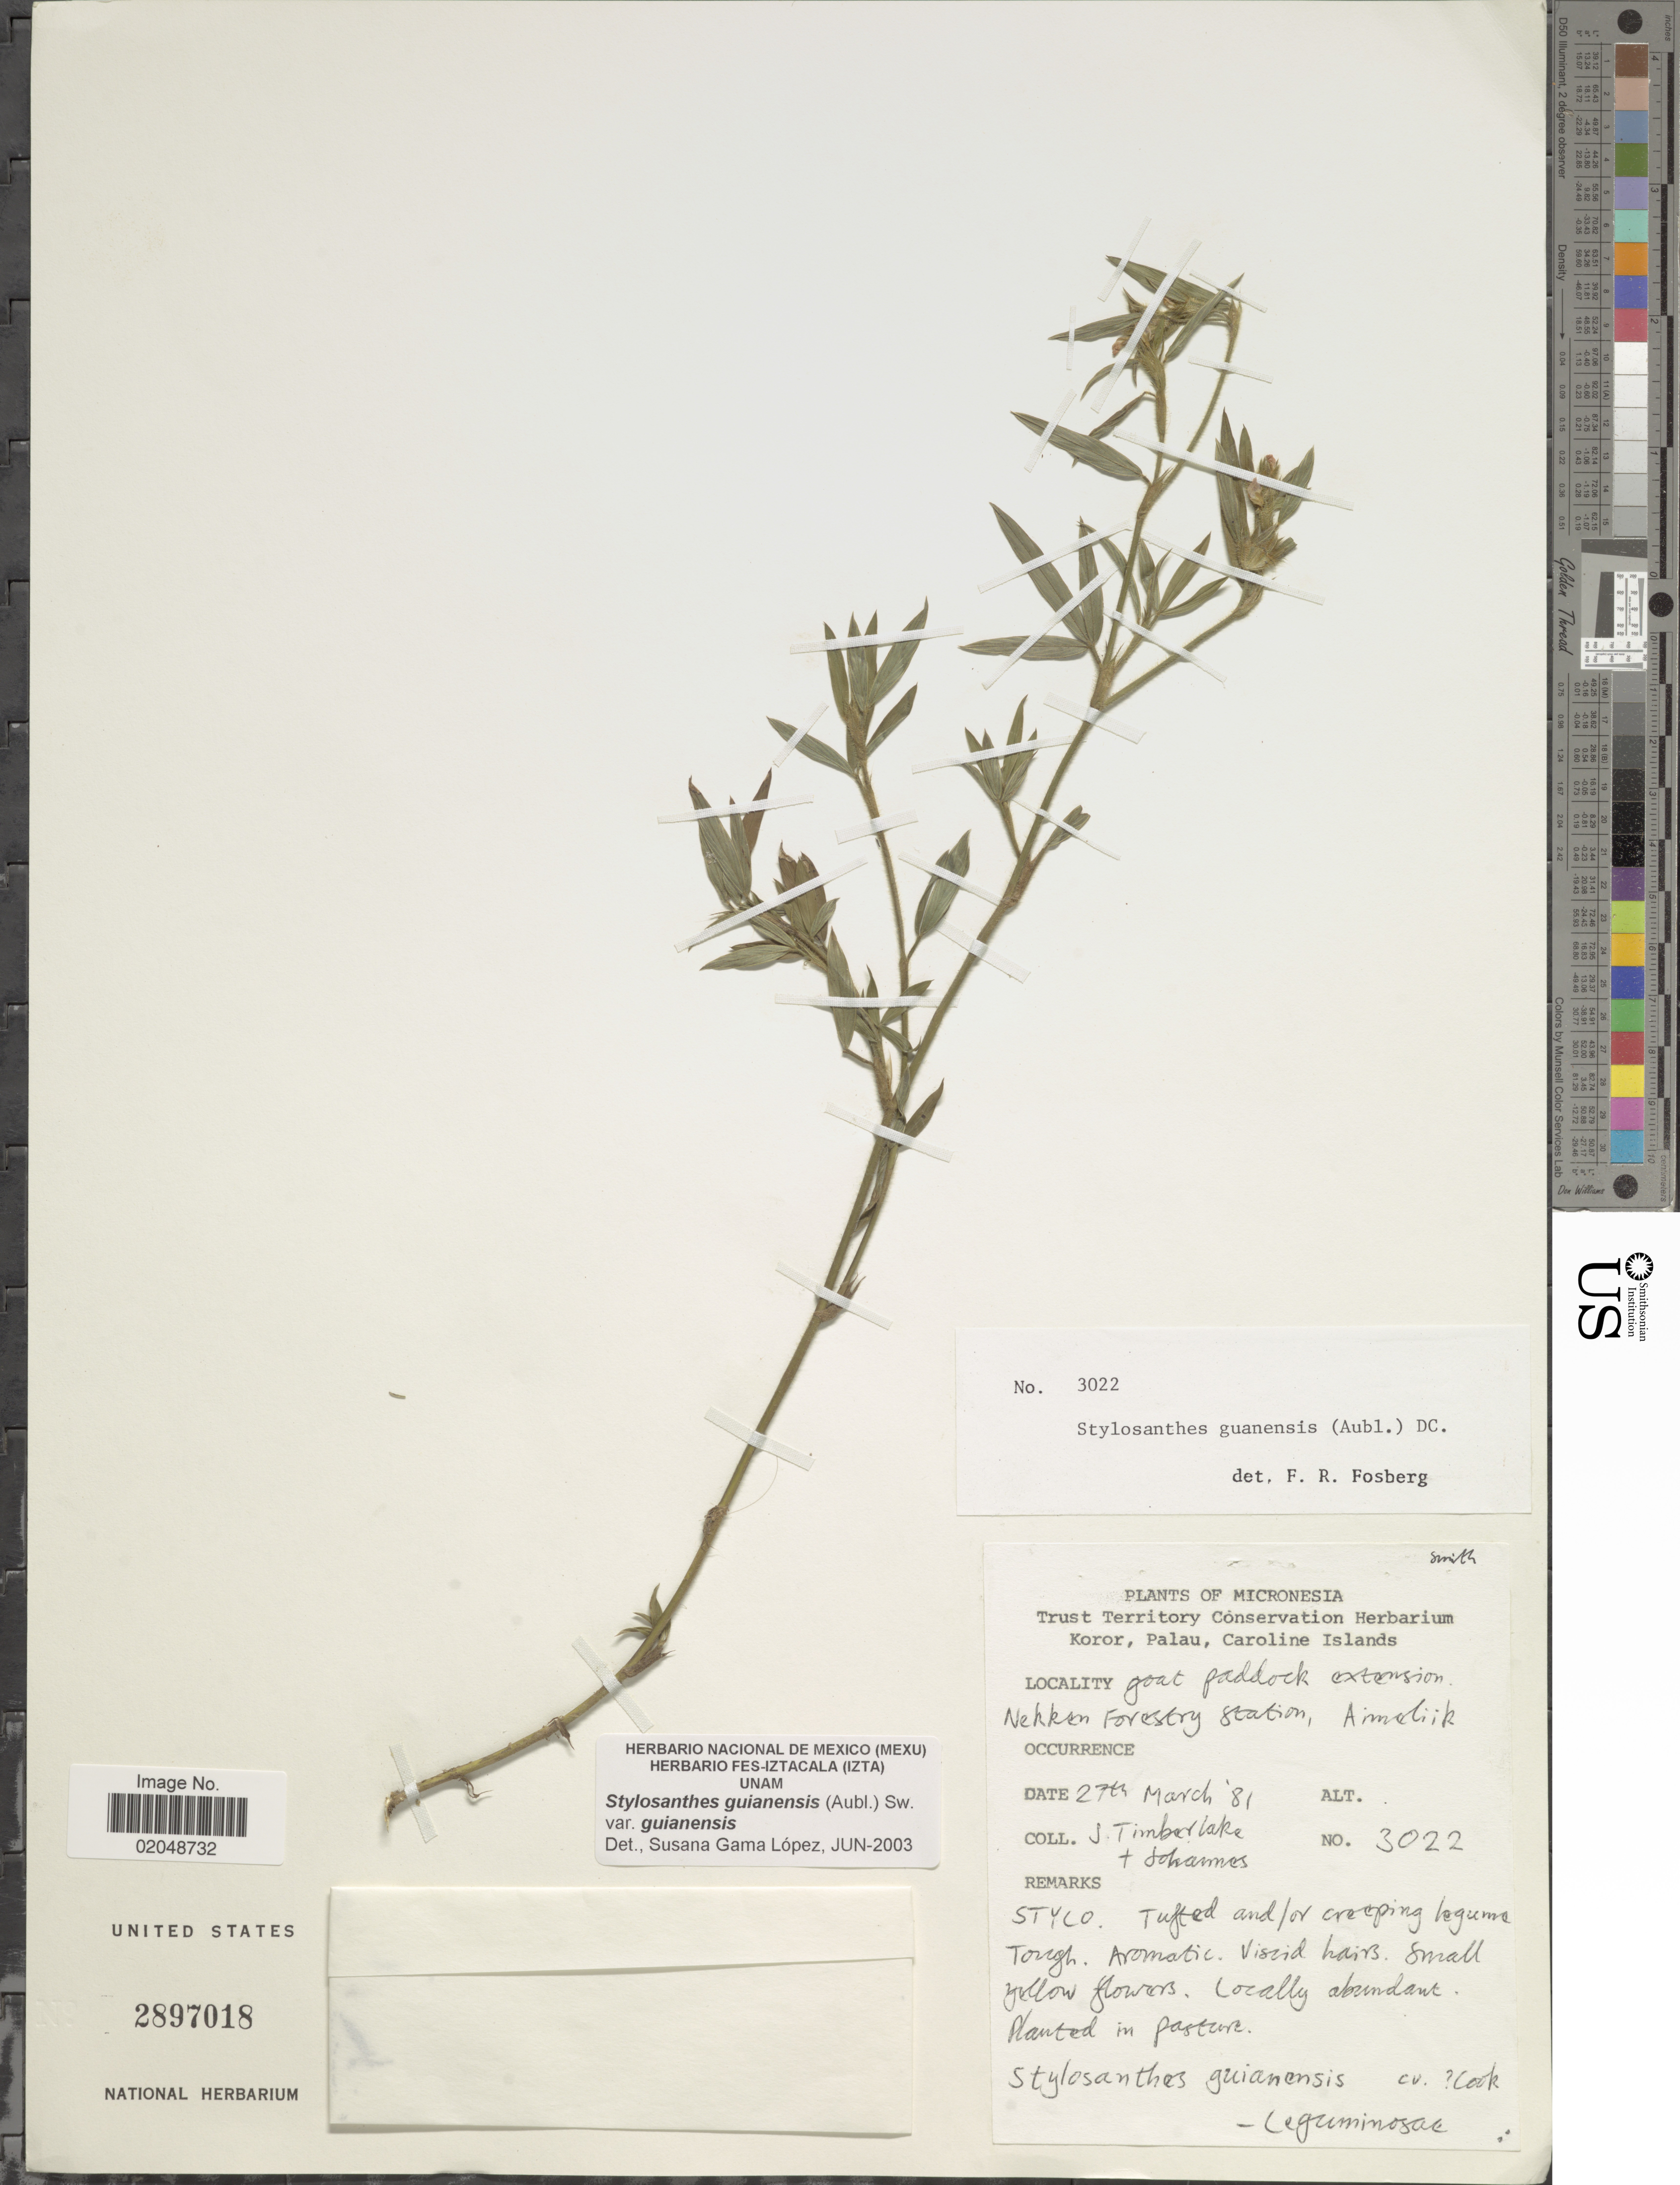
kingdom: Plantae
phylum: Tracheophyta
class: Magnoliopsida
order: Fabales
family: Fabaceae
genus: Stylosanthes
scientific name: Stylosanthes guianensis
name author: (Aubl.) Sw.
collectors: J. Timberlake & -. Johannes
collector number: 3022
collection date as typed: Transcribed d/m/y: 27/3/81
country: Micronesia, Federated States of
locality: Goat paddock extension, Nekkan Forestry Station, Aimoliik [interpreted]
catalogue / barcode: US 2897018